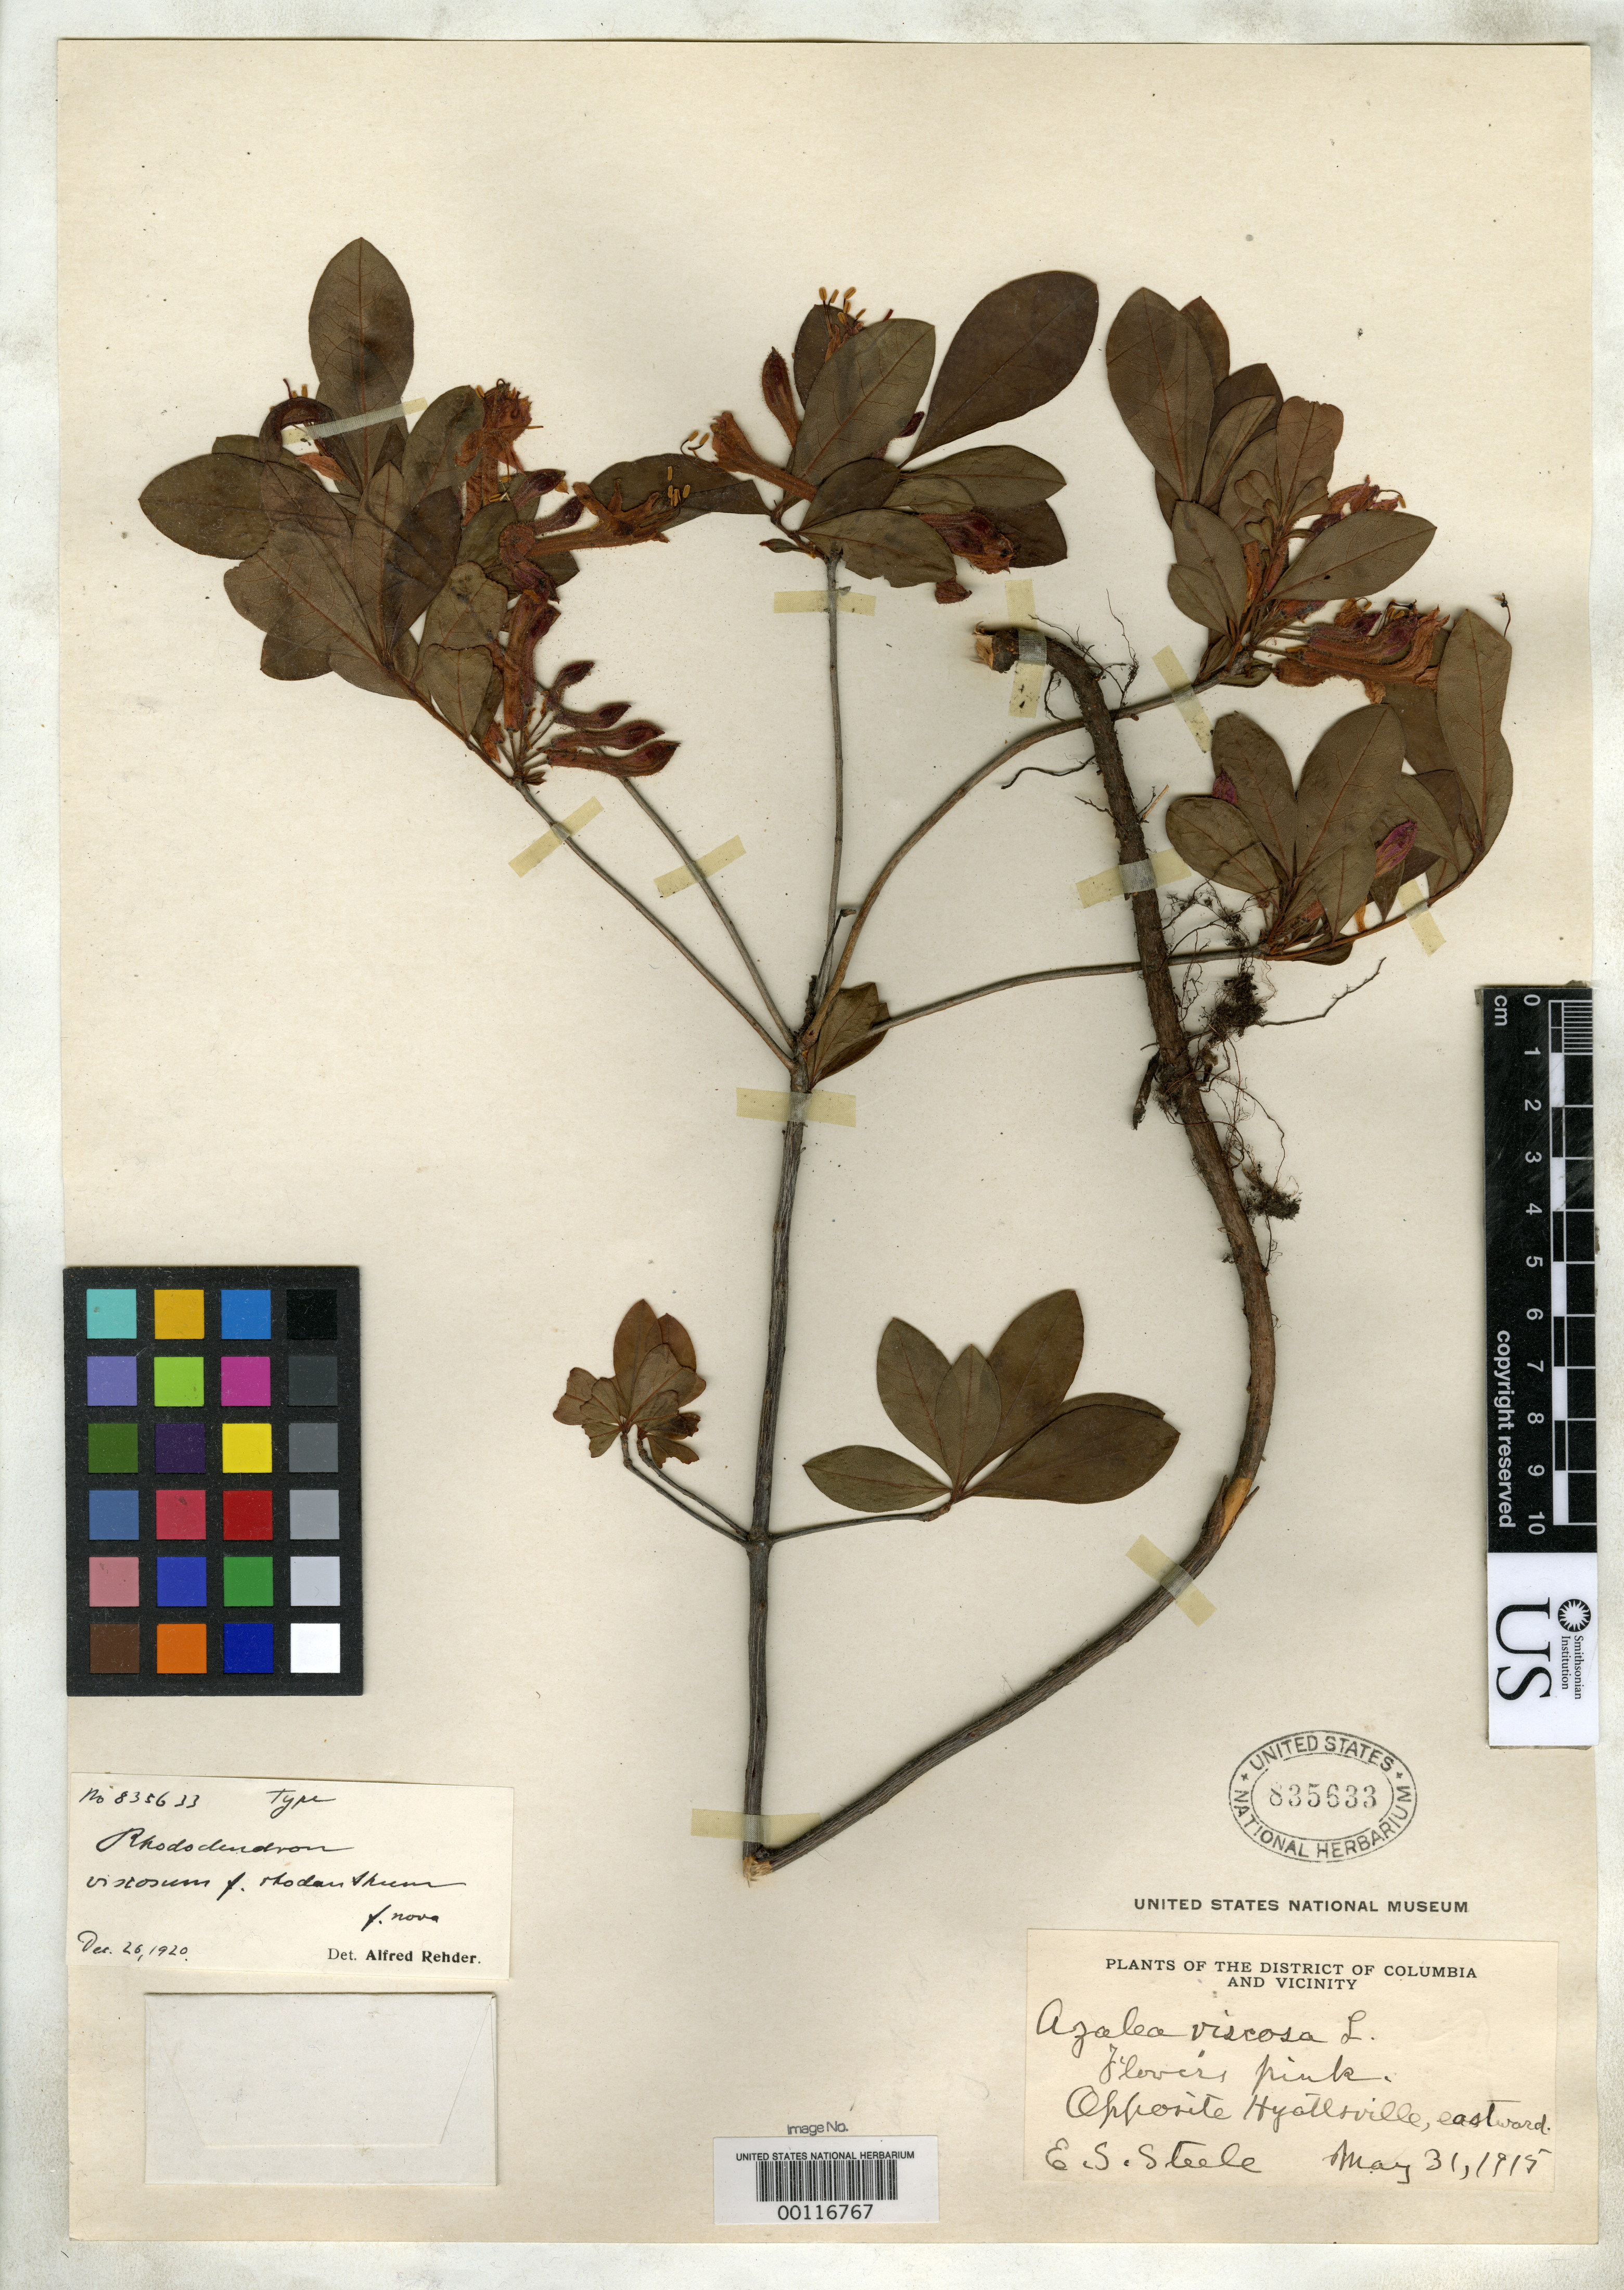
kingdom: Plantae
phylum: Tracheophyta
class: Magnoliopsida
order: Ericales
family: Ericaceae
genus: Rhododendron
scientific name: Rhododendron viscosum f. rhodanthum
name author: Rehder in E.H. Wilson & Rehder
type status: Syntype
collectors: E. Steele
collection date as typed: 31 May 1915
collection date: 1915-05-31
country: United States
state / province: Maryland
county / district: Prince George's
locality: Opposite Hyattsville.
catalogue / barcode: US 835633